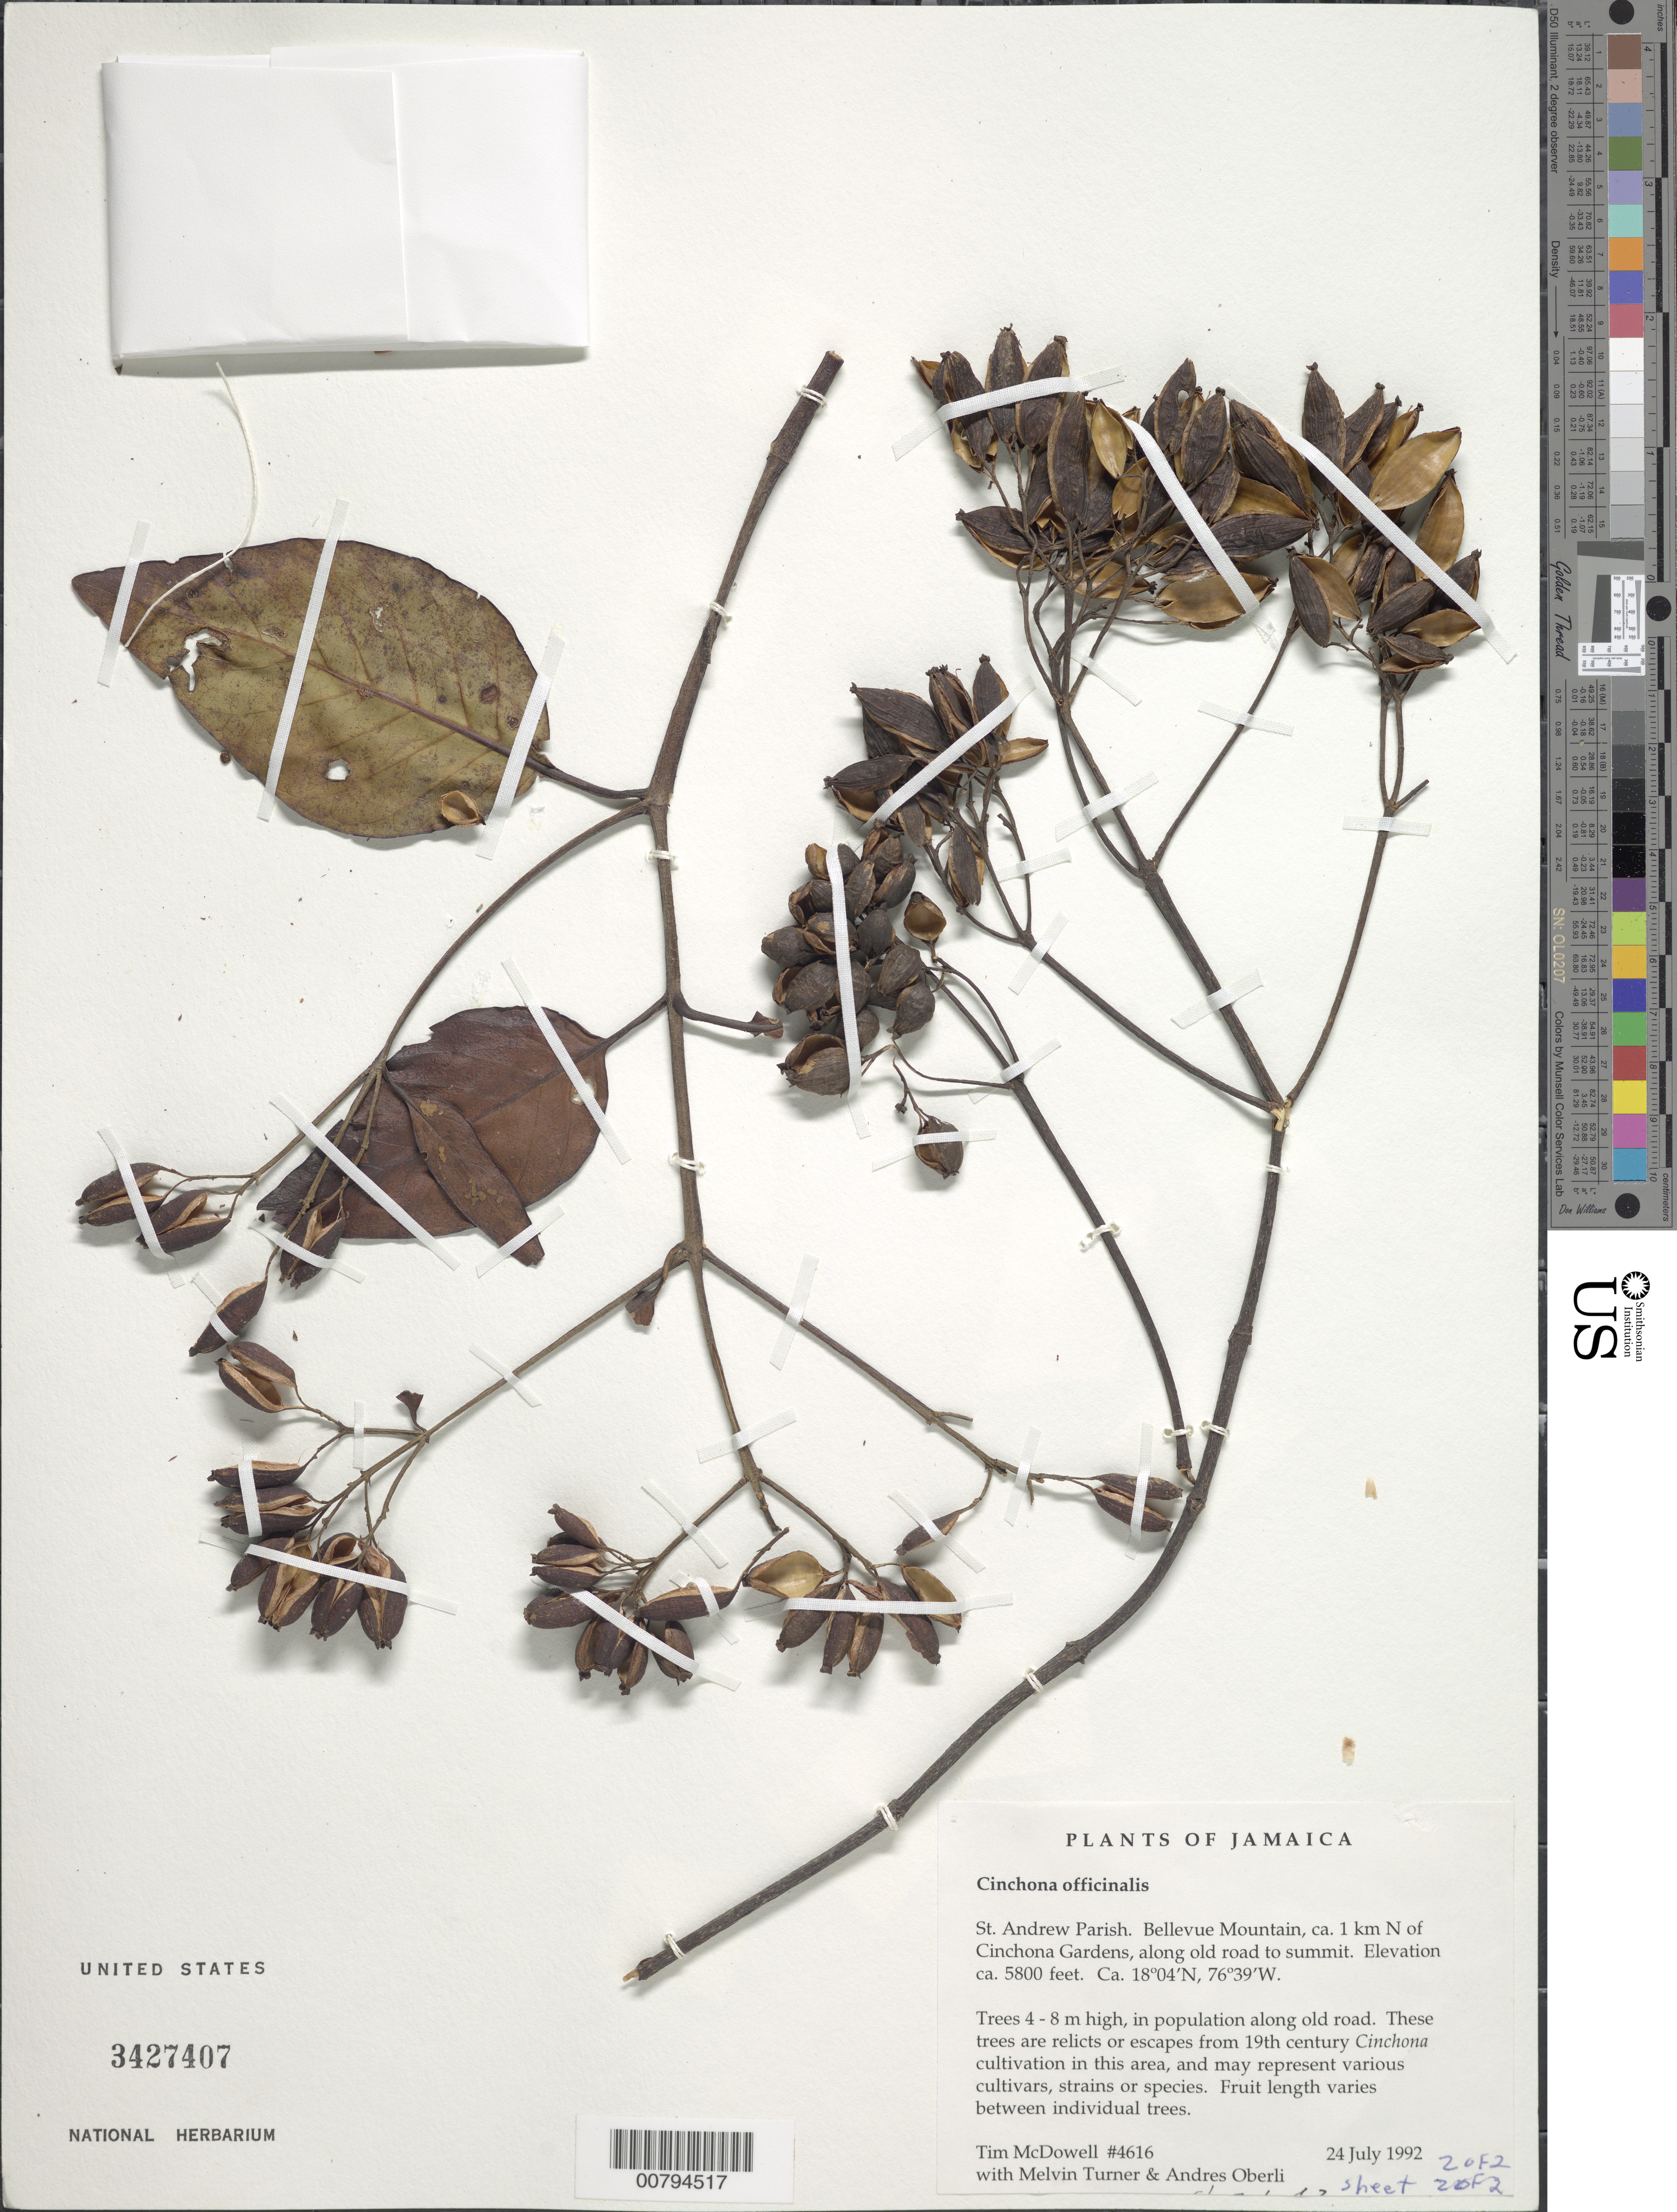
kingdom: Plantae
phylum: Tracheophyta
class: Magnoliopsida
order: Gentianales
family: Rubiaceae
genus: Cinchona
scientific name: Cinchona officinalis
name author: L.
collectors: T. McDowell, M. Turner & A. Oberli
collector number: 4616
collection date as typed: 24 Jul 1992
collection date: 1992-07-24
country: Jamaica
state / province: Saint Andrew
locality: Bellevue Mountain, ca. 1 km N of Cinchona Gardens, along road to summit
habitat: Population along road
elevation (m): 1768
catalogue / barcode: US 3427407